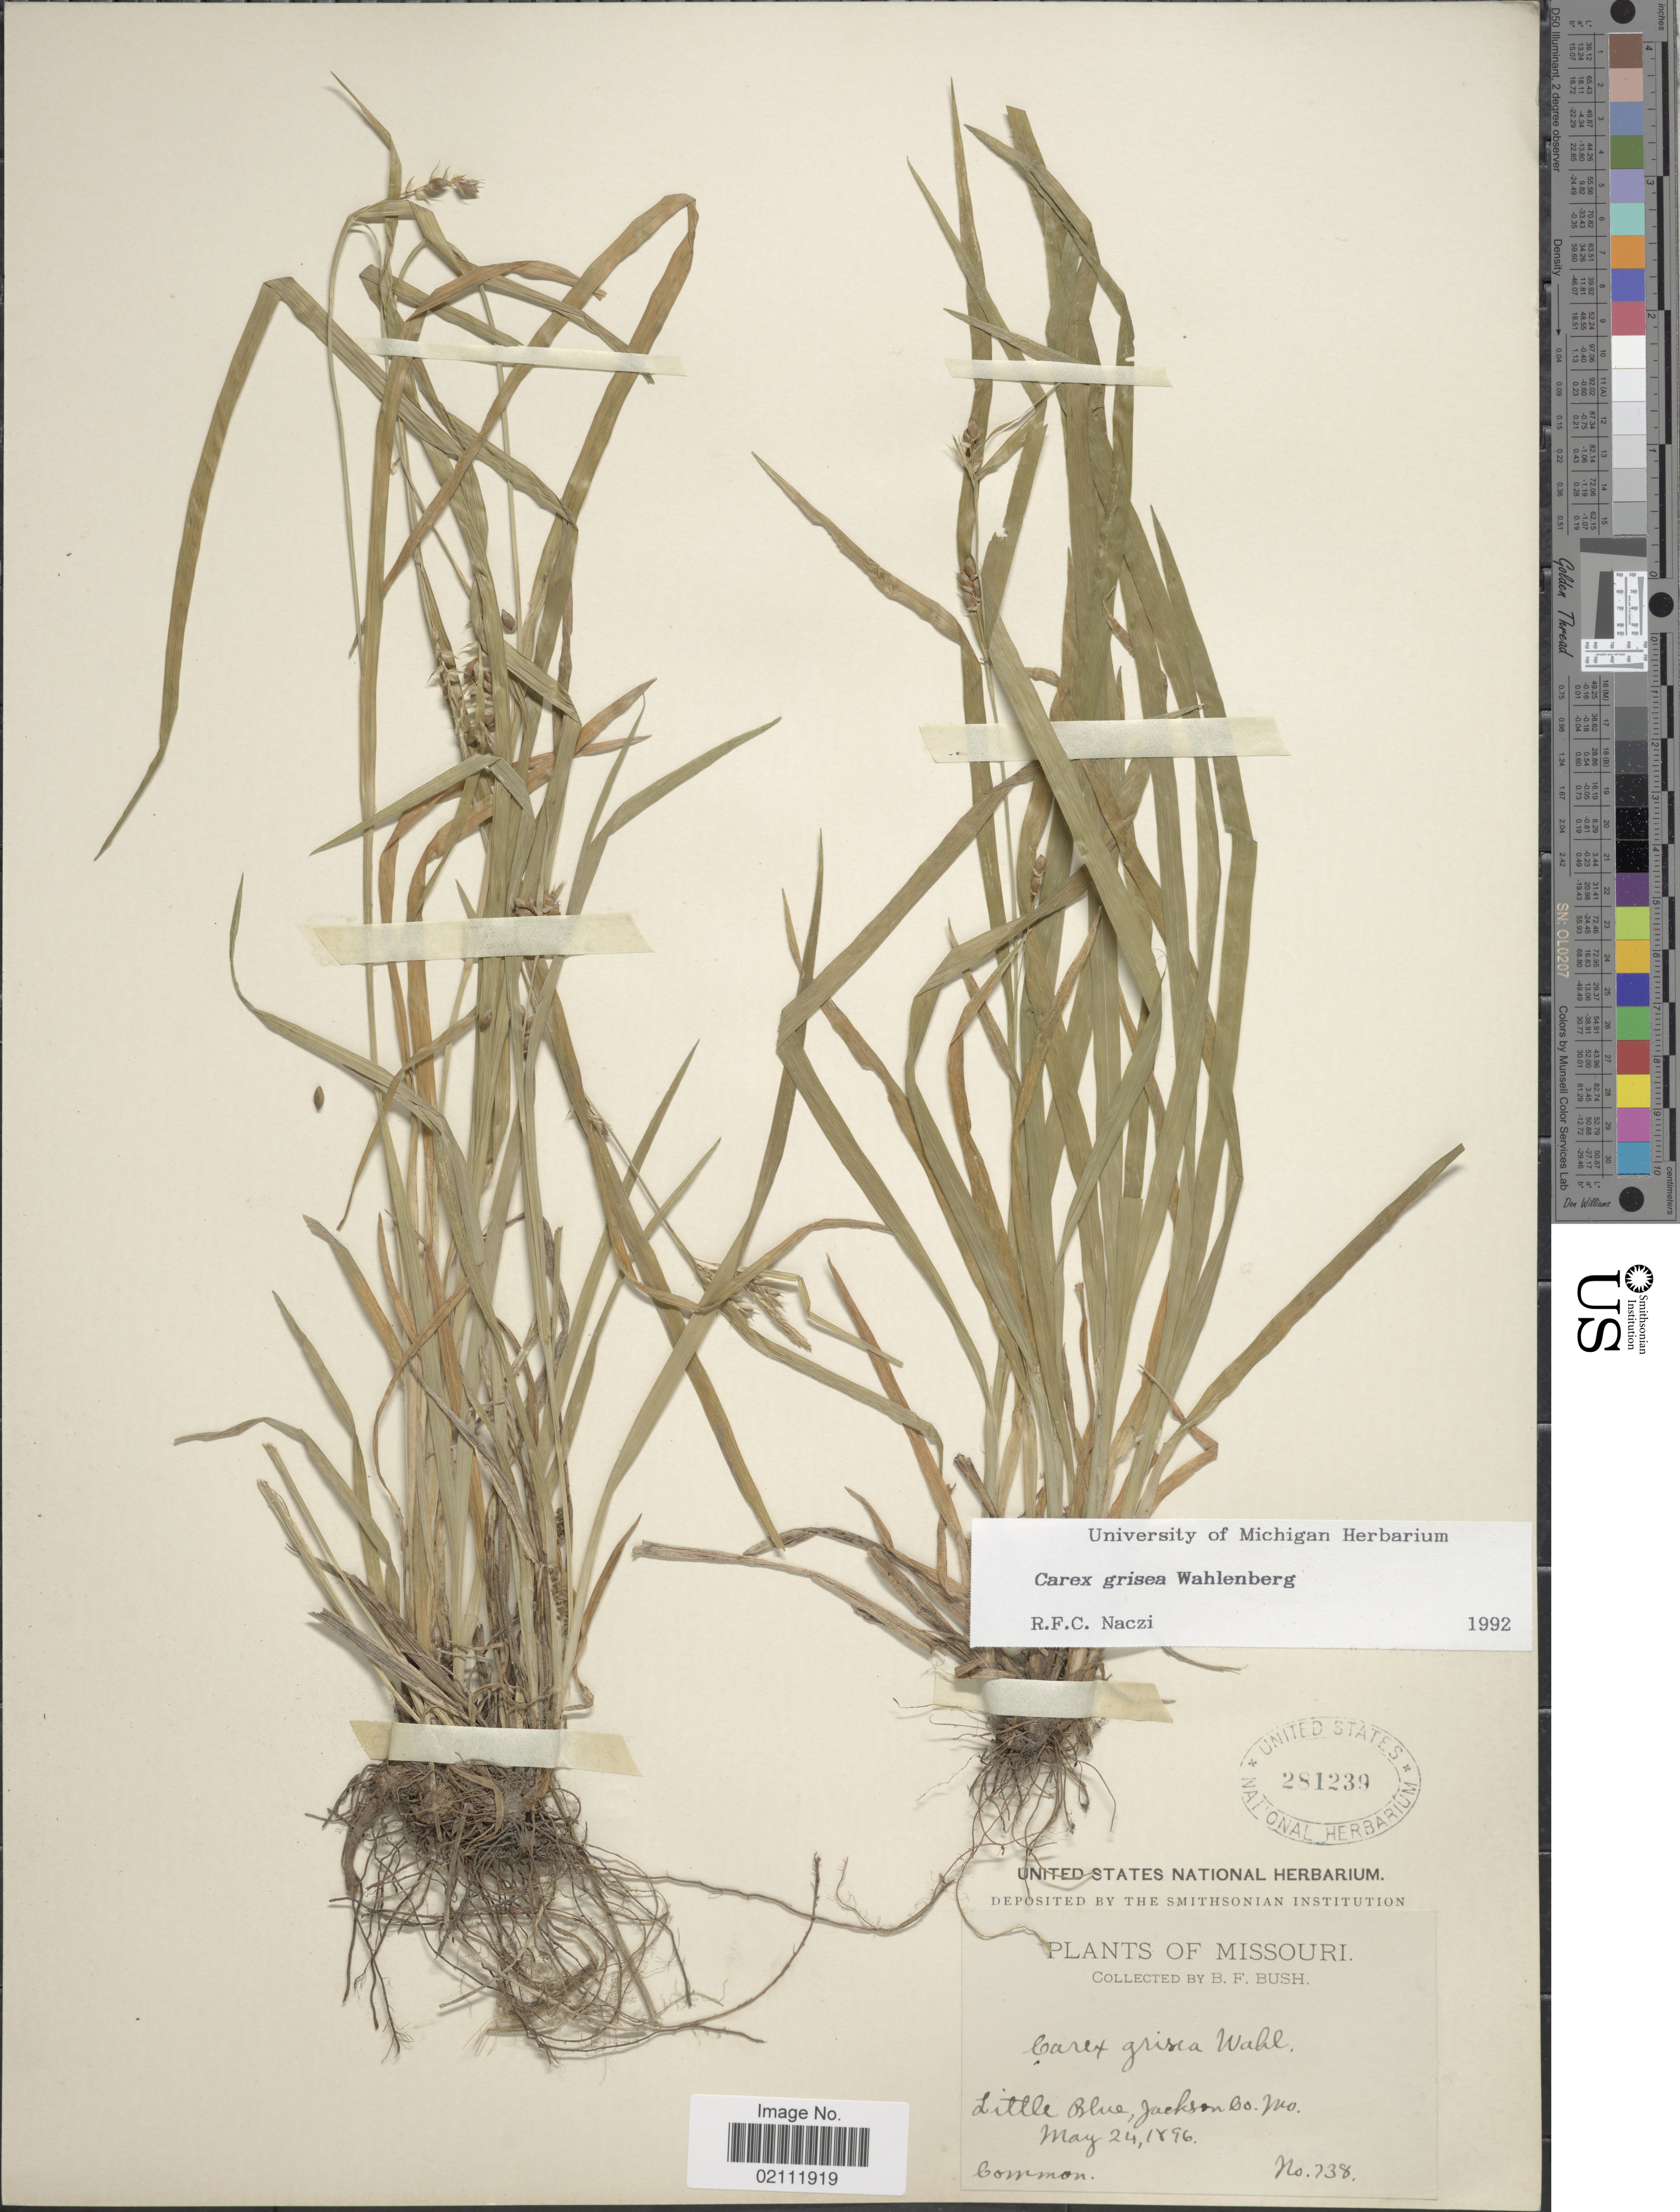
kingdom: Plantae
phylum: Tracheophyta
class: Liliopsida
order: Poales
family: Cyperaceae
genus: Carex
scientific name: Carex grisea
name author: Wahlenb.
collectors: B. F. Bush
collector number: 738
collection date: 1896-05-24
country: United States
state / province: Missouri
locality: Little Blue, Jackson Co.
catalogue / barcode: US 281239